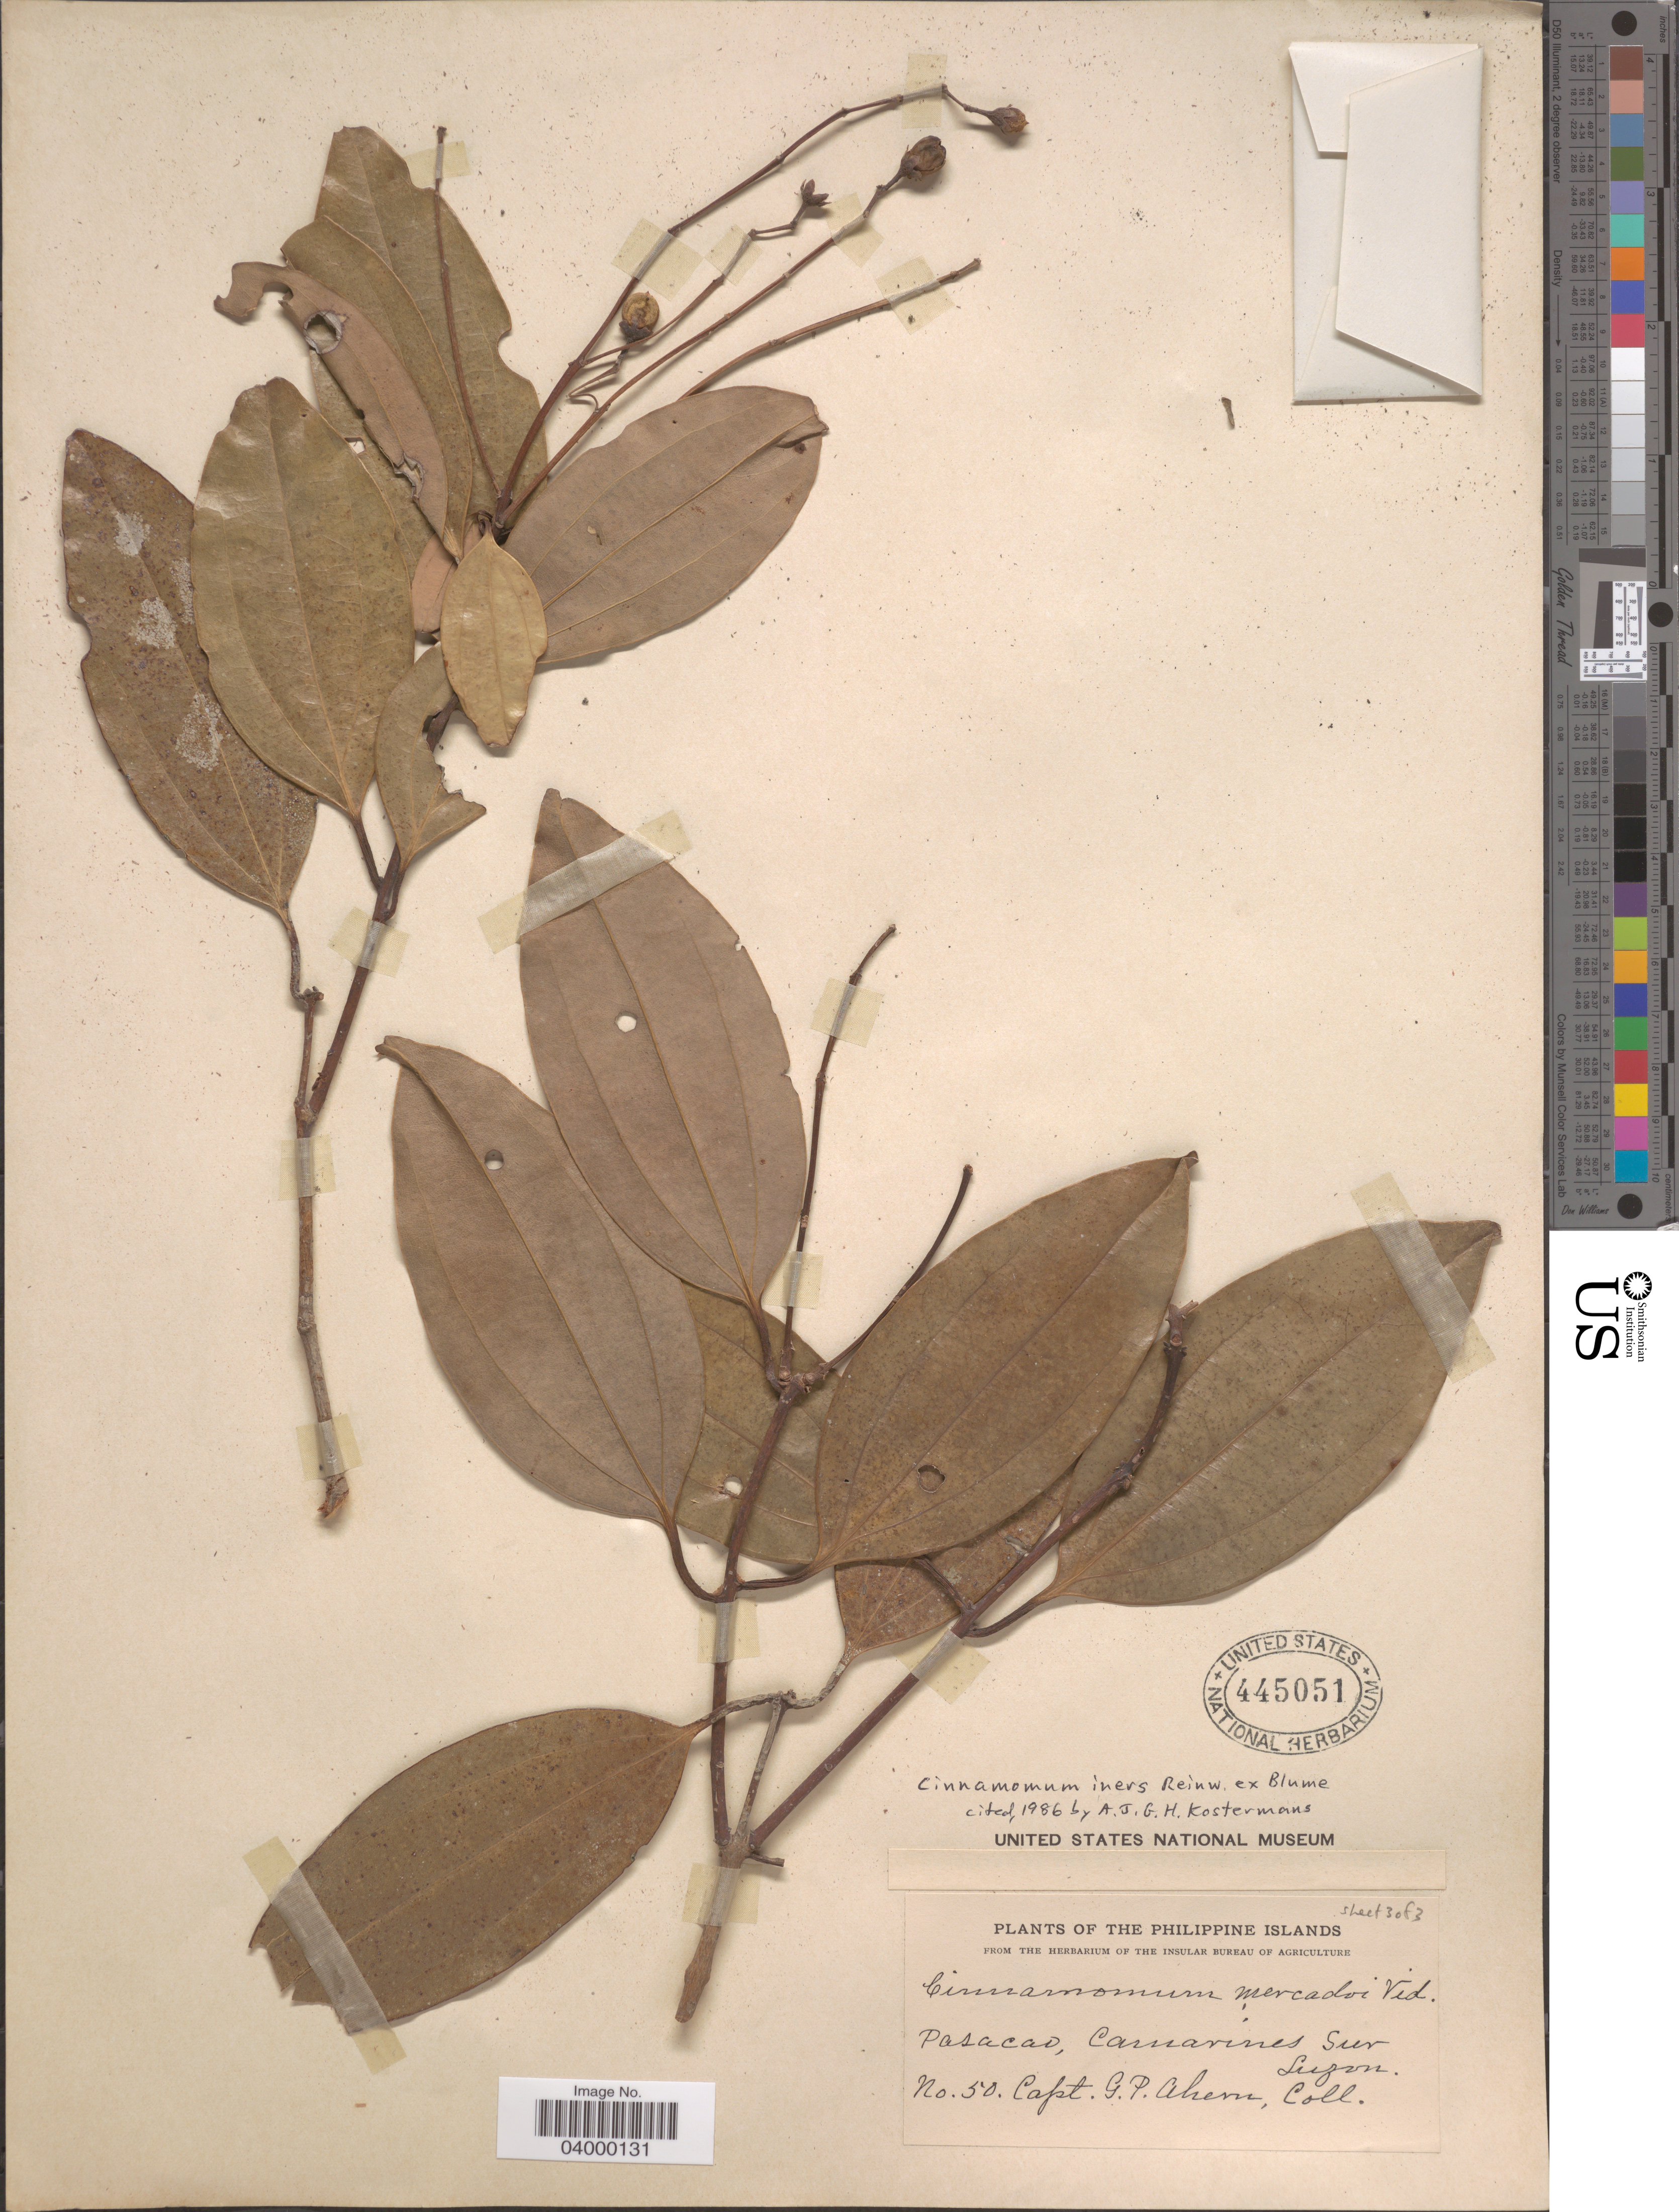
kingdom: Plantae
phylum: Tracheophyta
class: Magnoliopsida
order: Laurales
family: Lauraceae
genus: Cinnamomum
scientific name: Cinnamomum iners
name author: Reinw. ex Blume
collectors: G. Ahern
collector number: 50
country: Philippines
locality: Pasacao, Camarines Sur. Luzon.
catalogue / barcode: US 445051